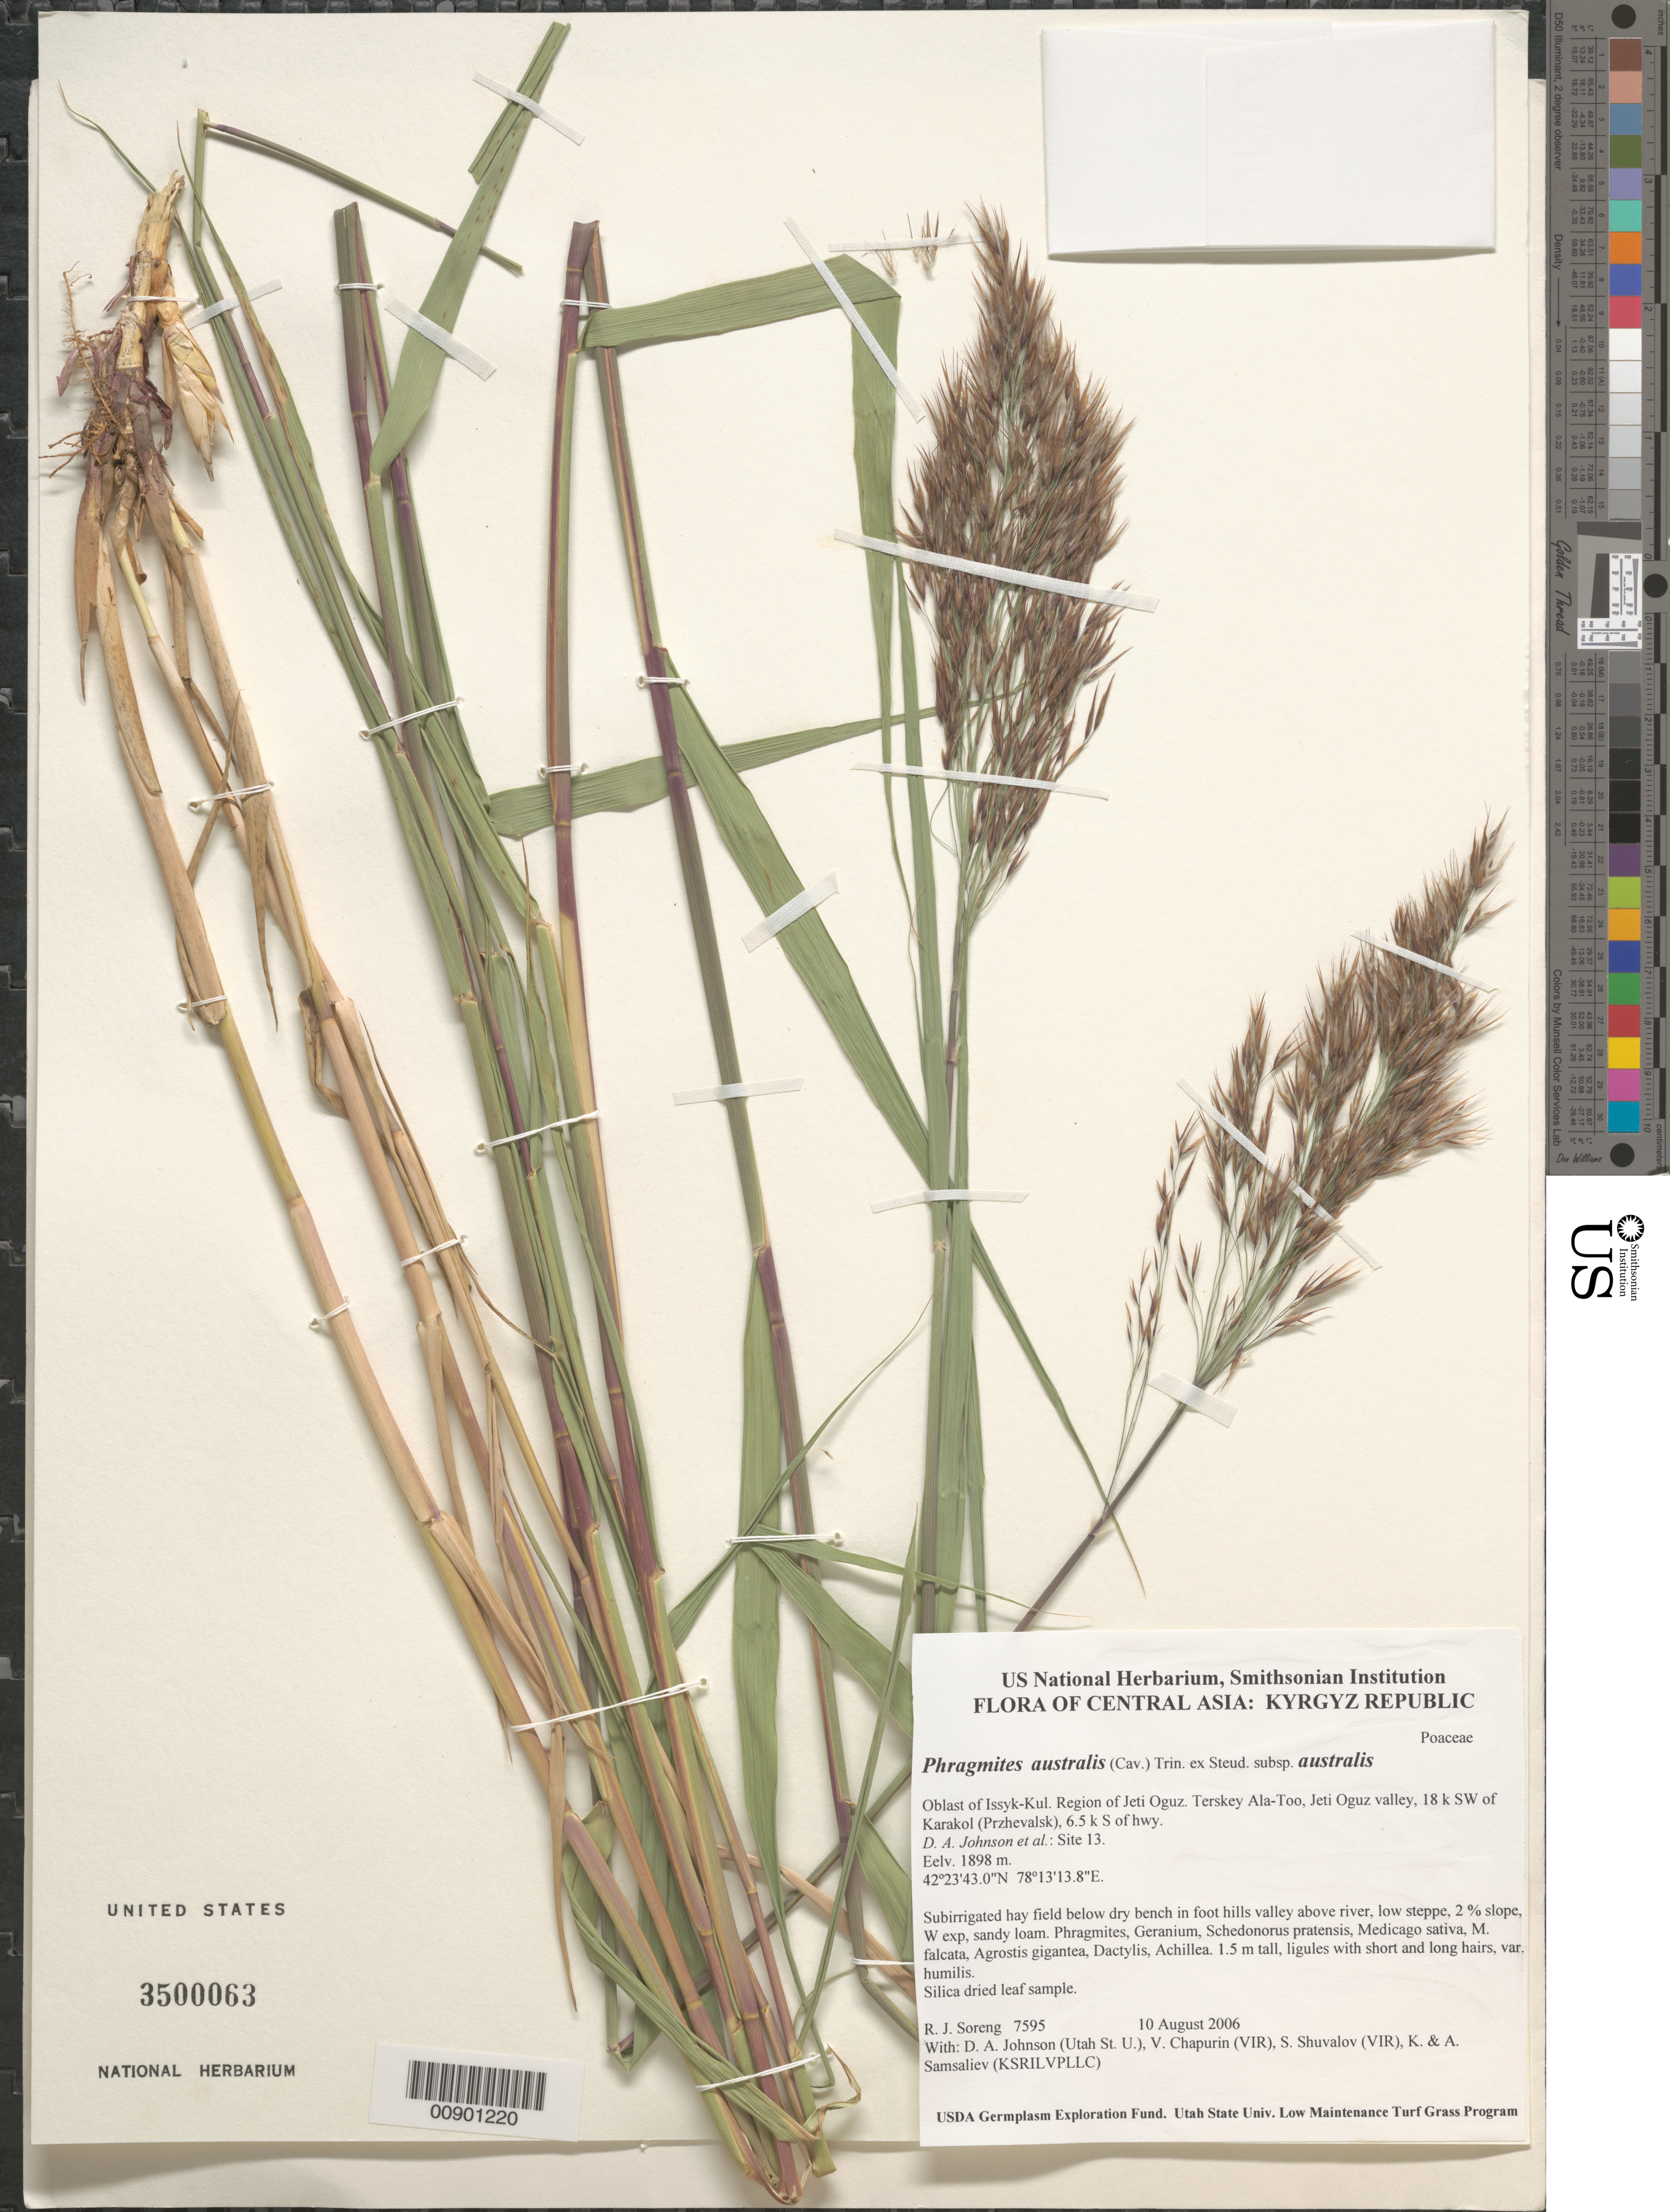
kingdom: Plantae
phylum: Tracheophyta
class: Liliopsida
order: Poales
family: Poaceae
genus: Phragmites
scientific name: Phragmites australis subsp. australis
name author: (Cav.) Trin. ex Steud.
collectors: R. J. Soreng, D. Johnson, S. Shuvalov, V. Chapurin, K. Samsaliev & A. Samsaliev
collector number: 7595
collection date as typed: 10 Aug 2006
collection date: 2006-08-10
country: Kyrgyzstan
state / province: Ysyk-Kol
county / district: Jeti Oguz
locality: Terskey Ala-Too, Jeti Oguz valley, 18 km SW of Karakol (Przhevalsk), 6.5 km S of hwy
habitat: Subirrigated hay field below dry bench in foot hills valley above river, low steppe, 2 % slope, W exp, sandy loam.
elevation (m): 1898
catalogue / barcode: US 3500063